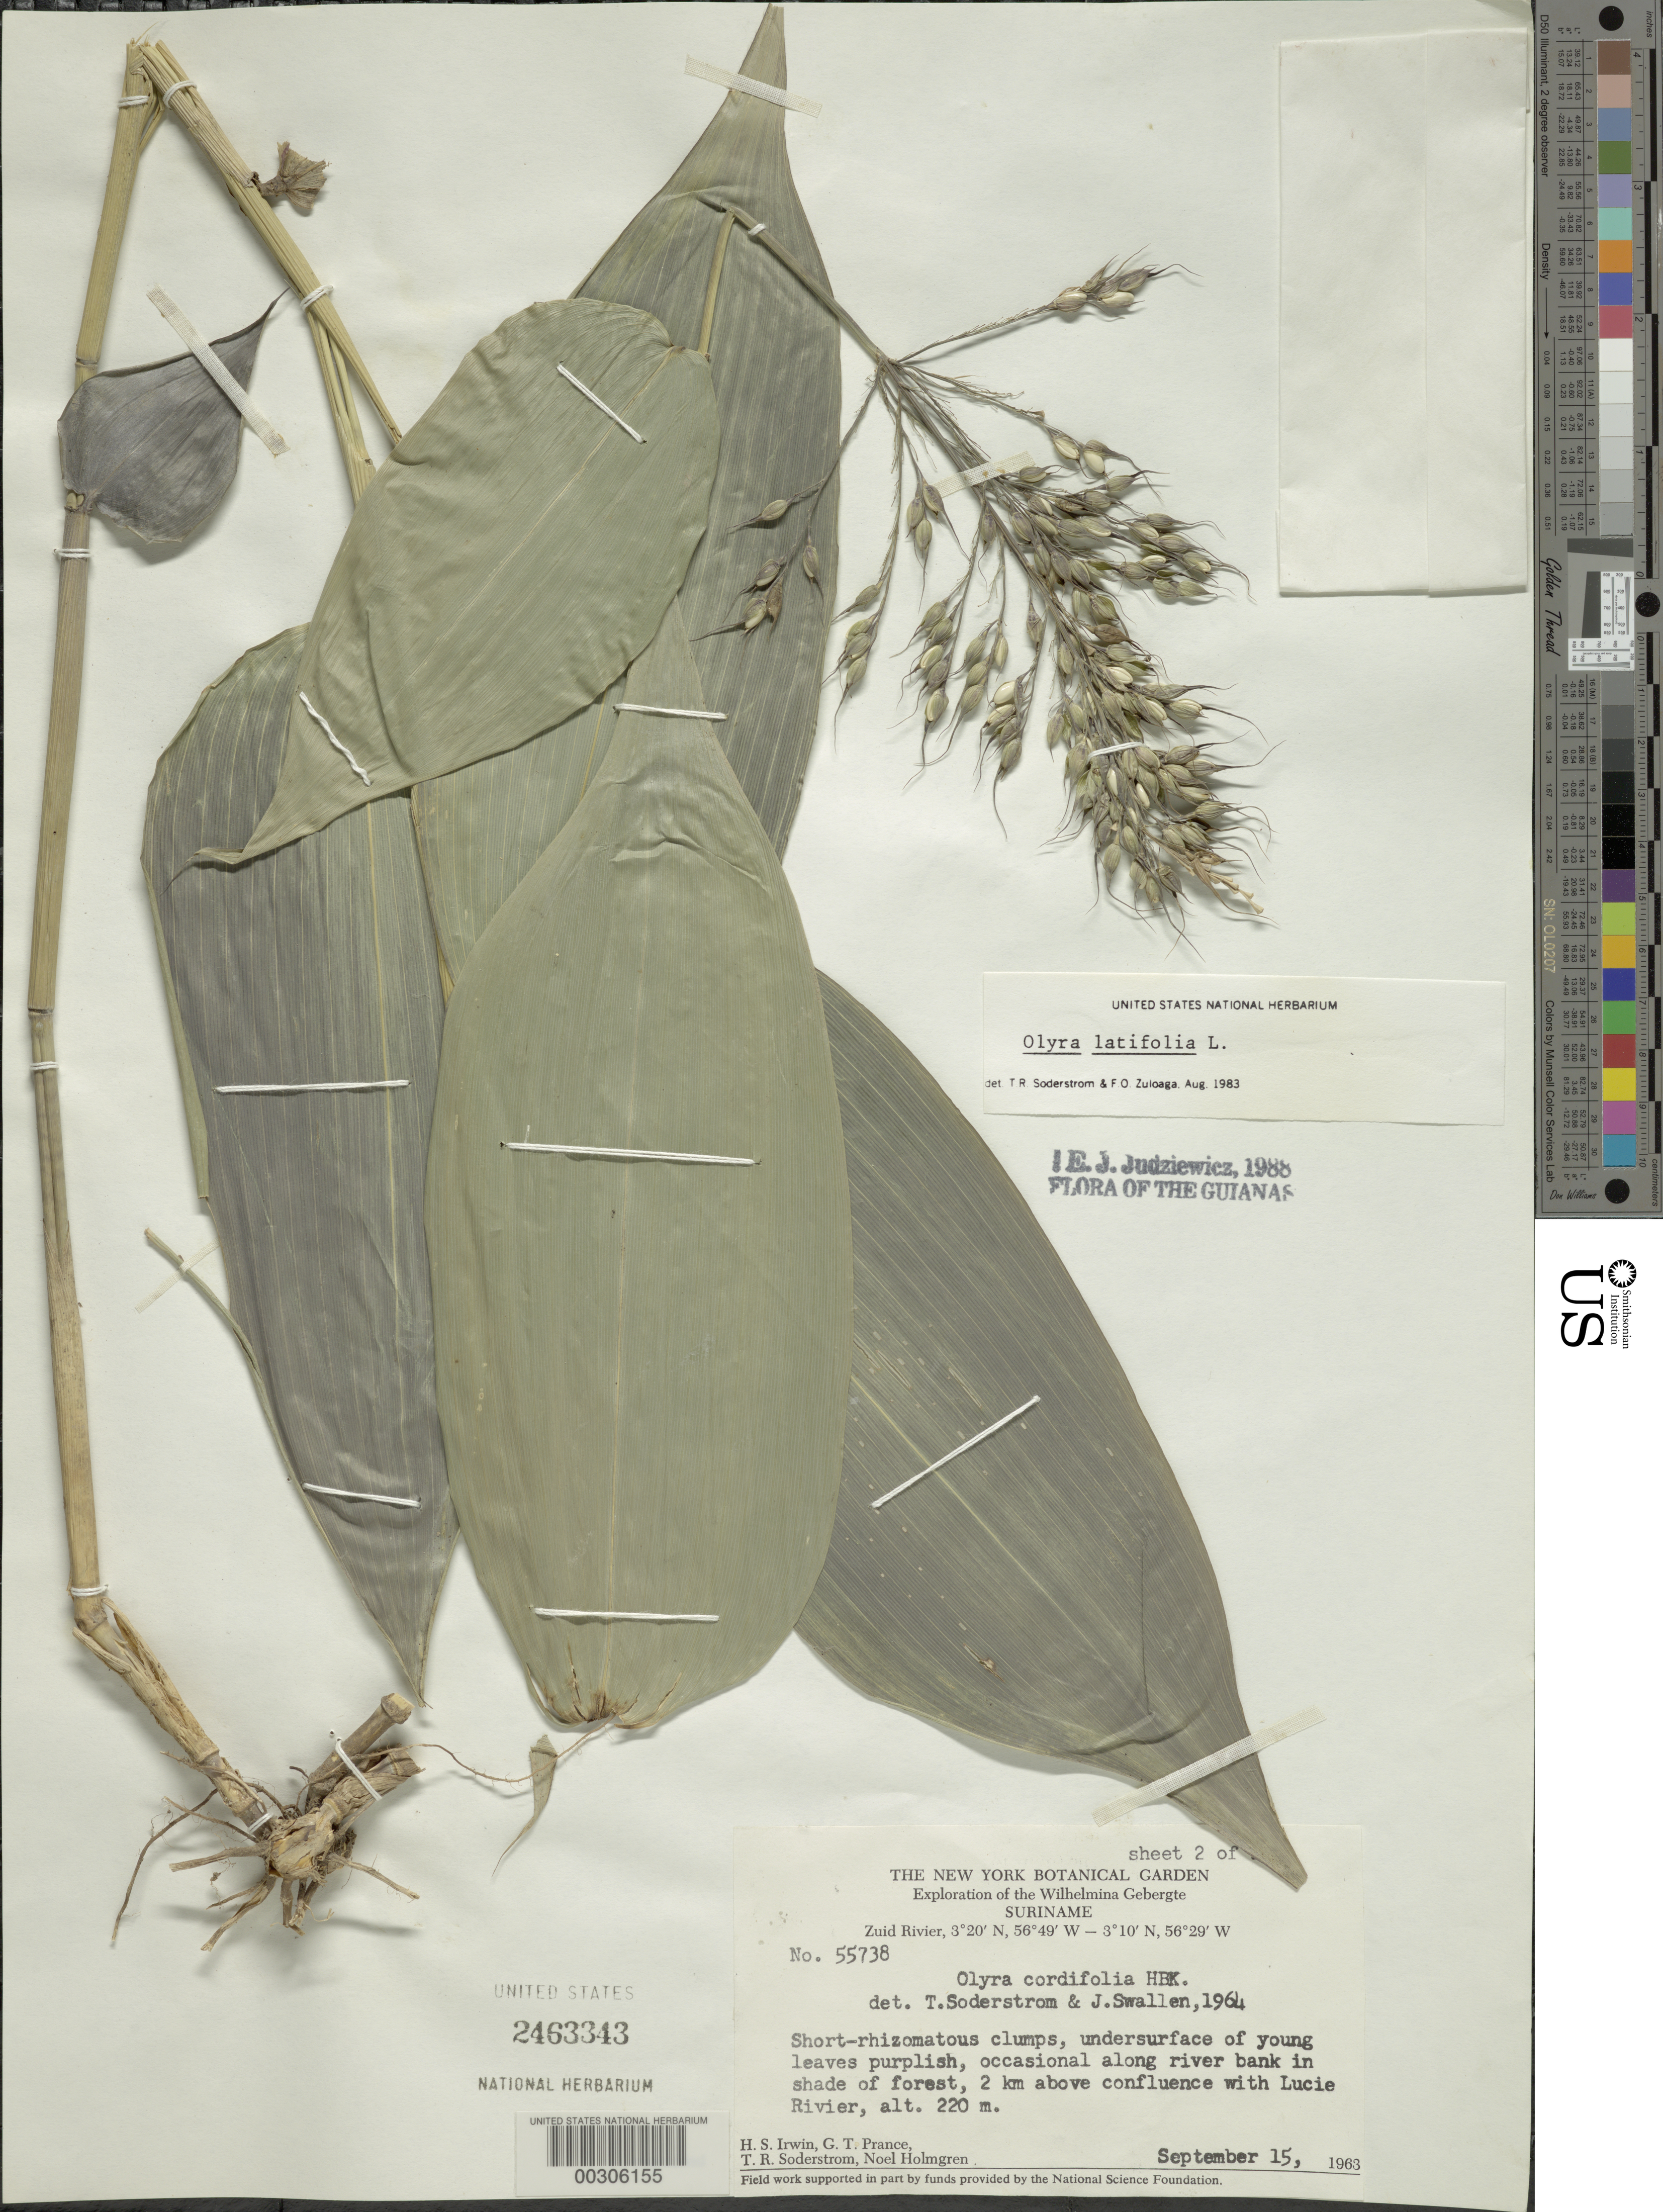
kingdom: Plantae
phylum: Tracheophyta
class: Liliopsida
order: Poales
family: Poaceae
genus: Olyra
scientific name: Olyra latifolia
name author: L.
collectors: H. Irwin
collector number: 55738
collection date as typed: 15 Sep 1963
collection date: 1963-09-15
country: Suriname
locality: Zuid river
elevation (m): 220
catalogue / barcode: US 2463343